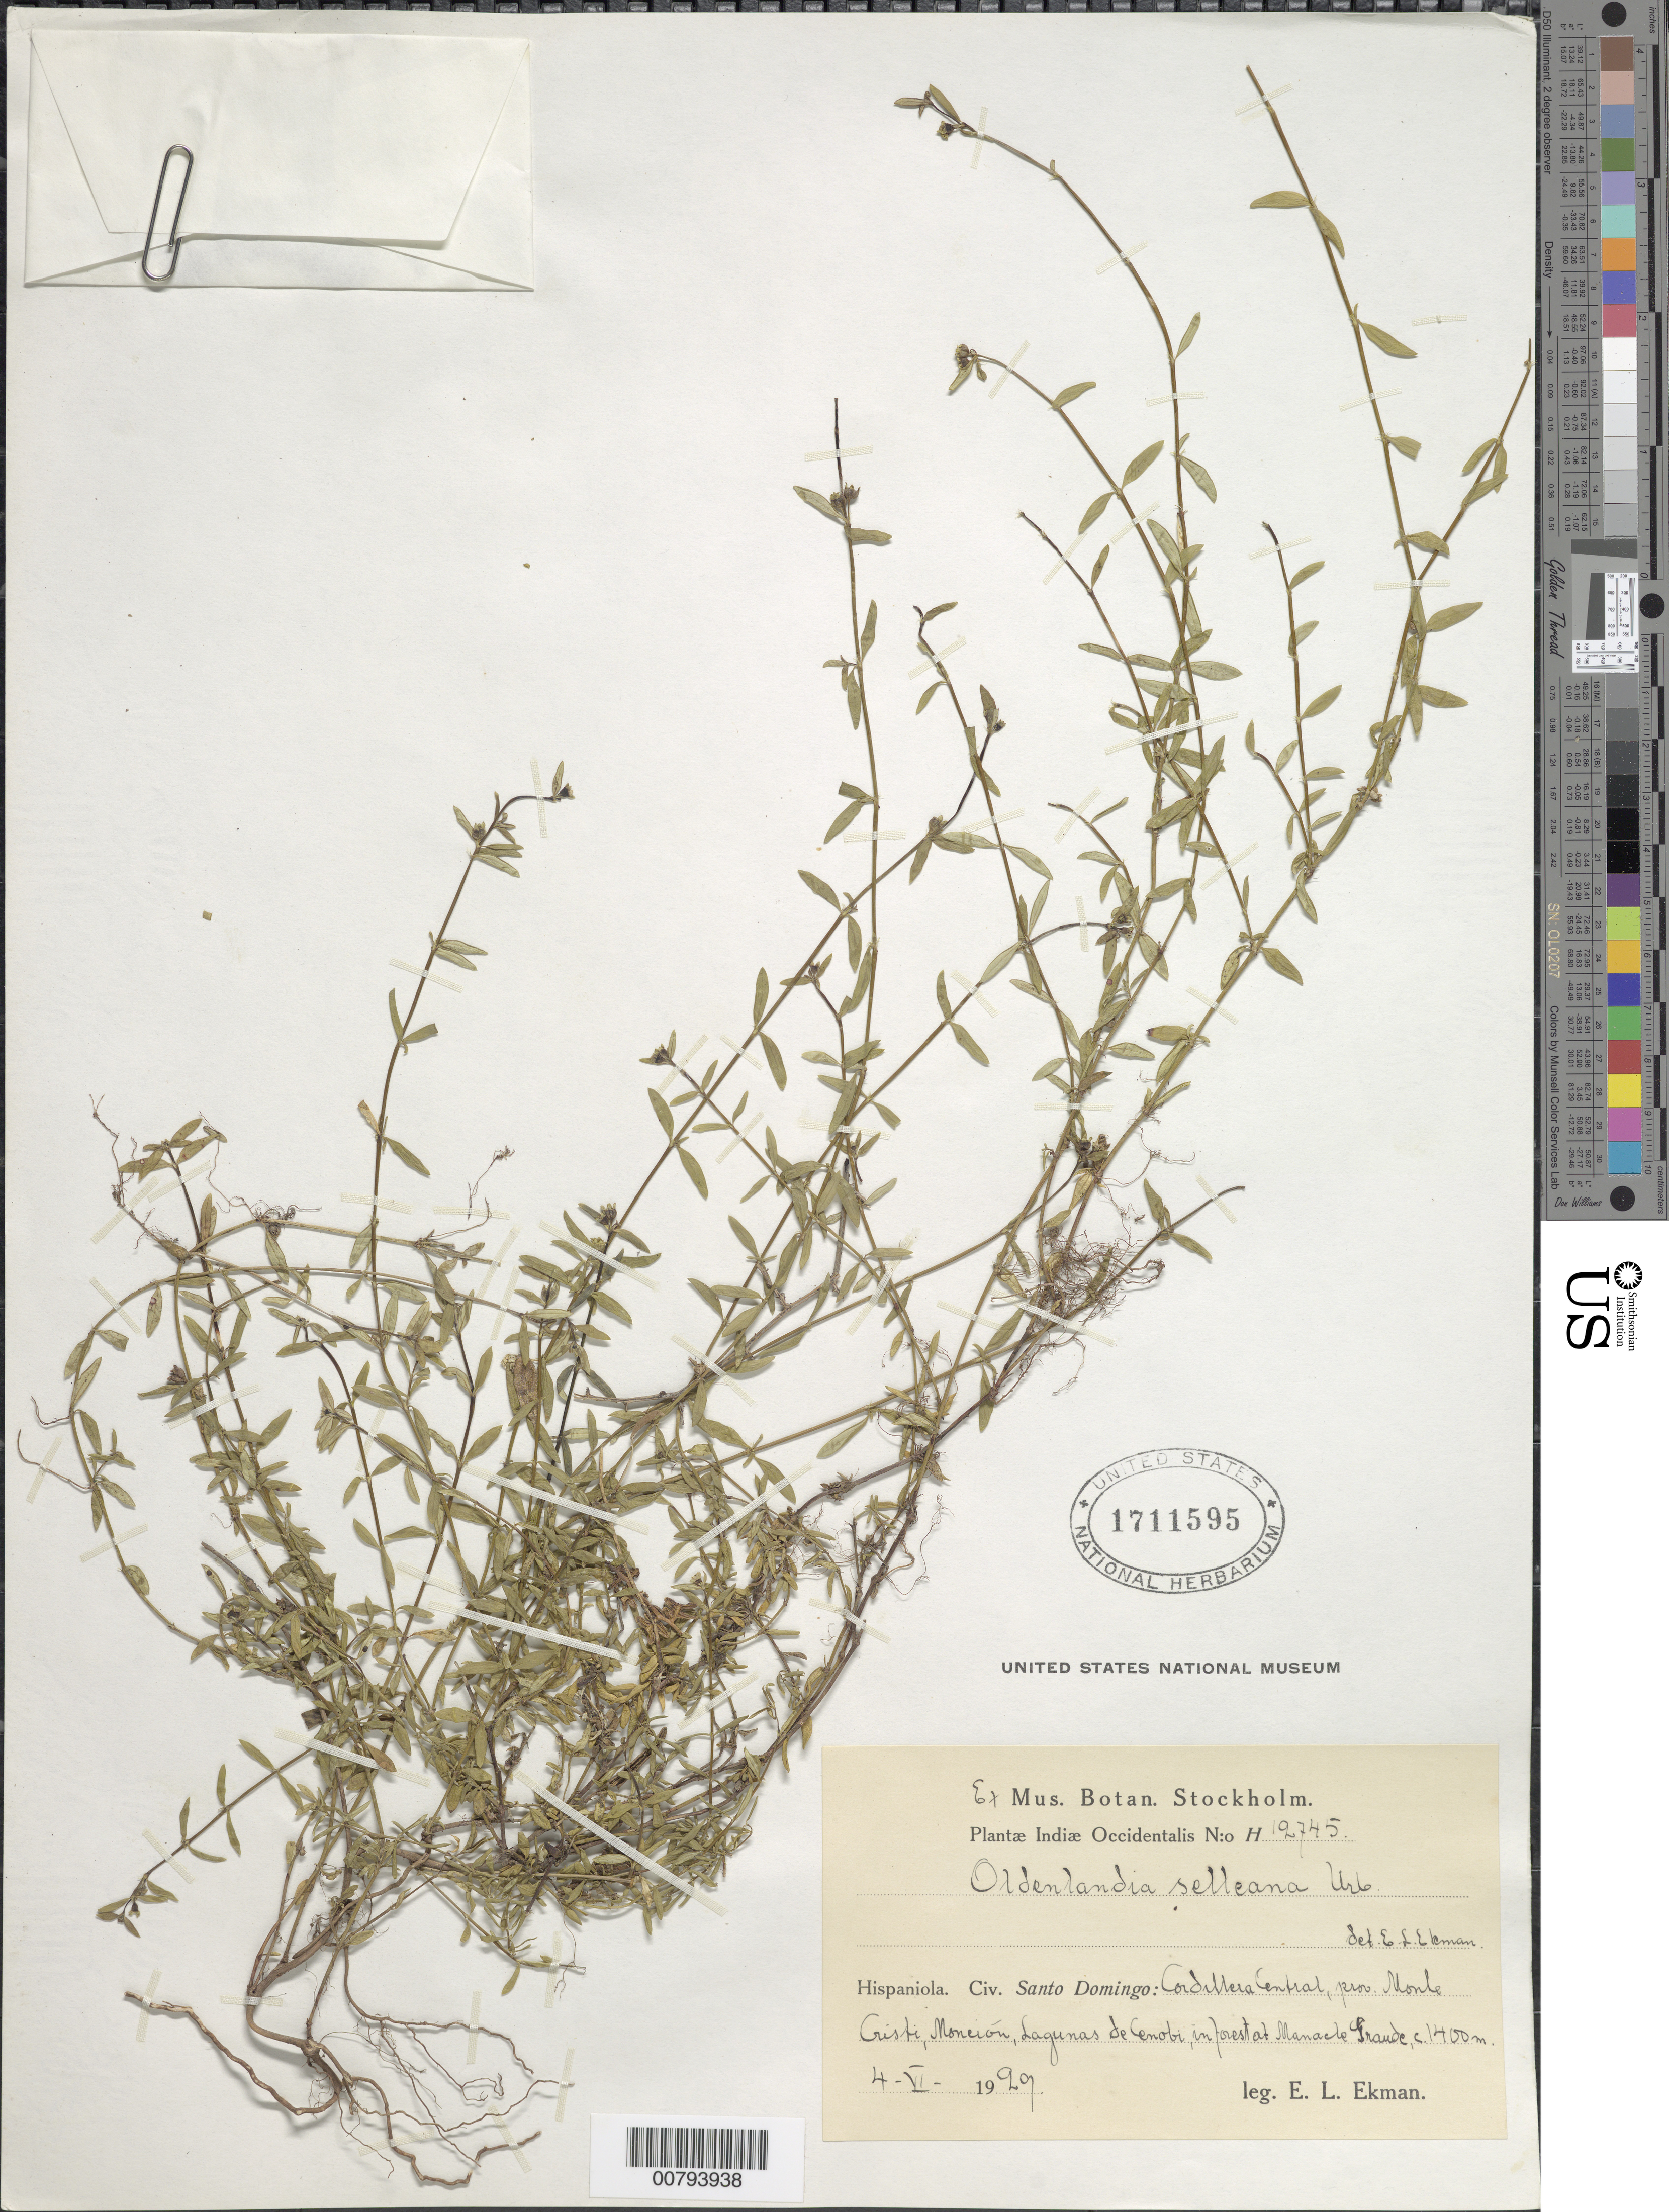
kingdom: Plantae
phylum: Tracheophyta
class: Magnoliopsida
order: Gentianales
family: Rubiaceae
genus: Oldenlandia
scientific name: Oldenlandia selleana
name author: Urb.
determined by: Ekman, E. L.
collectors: E. L. Ekman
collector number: H 12745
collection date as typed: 04 Apr 1929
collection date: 1929-04-04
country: Haiti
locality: Santa Domingo: Cordillara Central, pro. Monle Cristi, Moncion, Lagunas de Cenobi, at Manacle Grande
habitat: Forest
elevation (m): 1400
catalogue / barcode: US 1711595